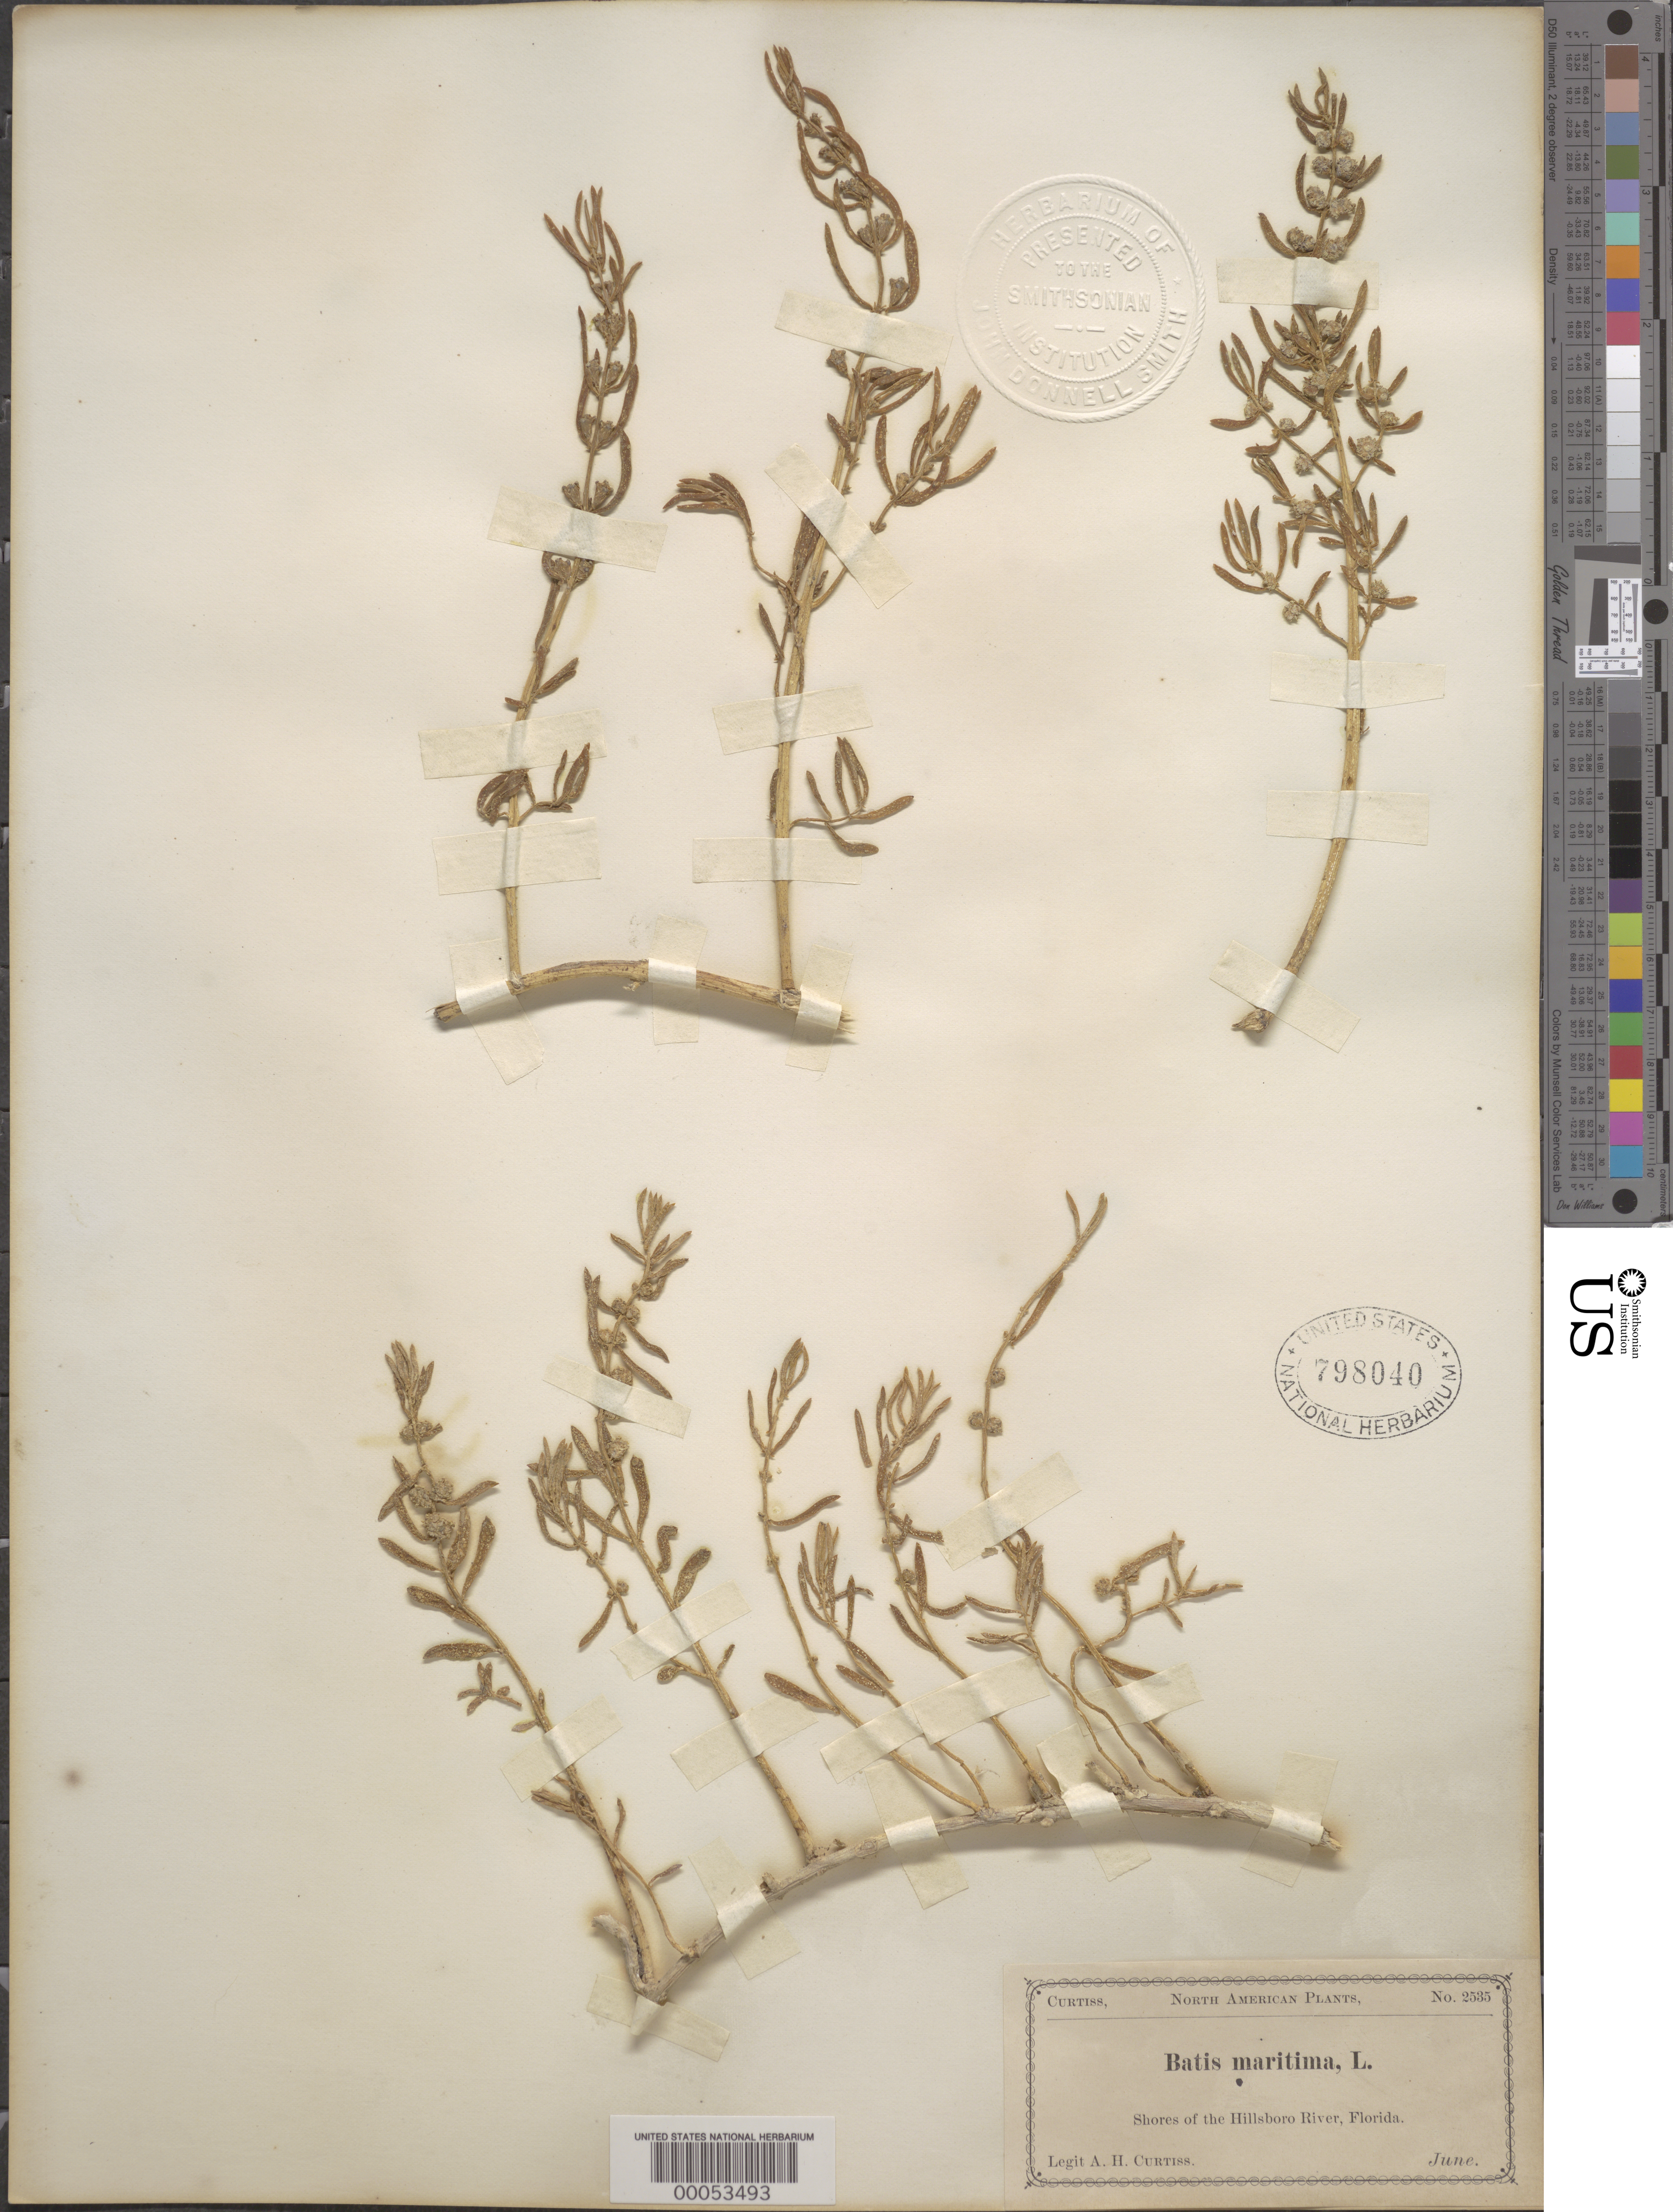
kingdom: Plantae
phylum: Tracheophyta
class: Magnoliopsida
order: Brassicales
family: Bataceae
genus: Batis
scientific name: Batis maritima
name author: L.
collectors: A. H. Curtiss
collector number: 2535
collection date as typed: Jun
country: United States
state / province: Florida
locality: Hillsboro river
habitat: Shores of the hillboro river.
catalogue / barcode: US 798040